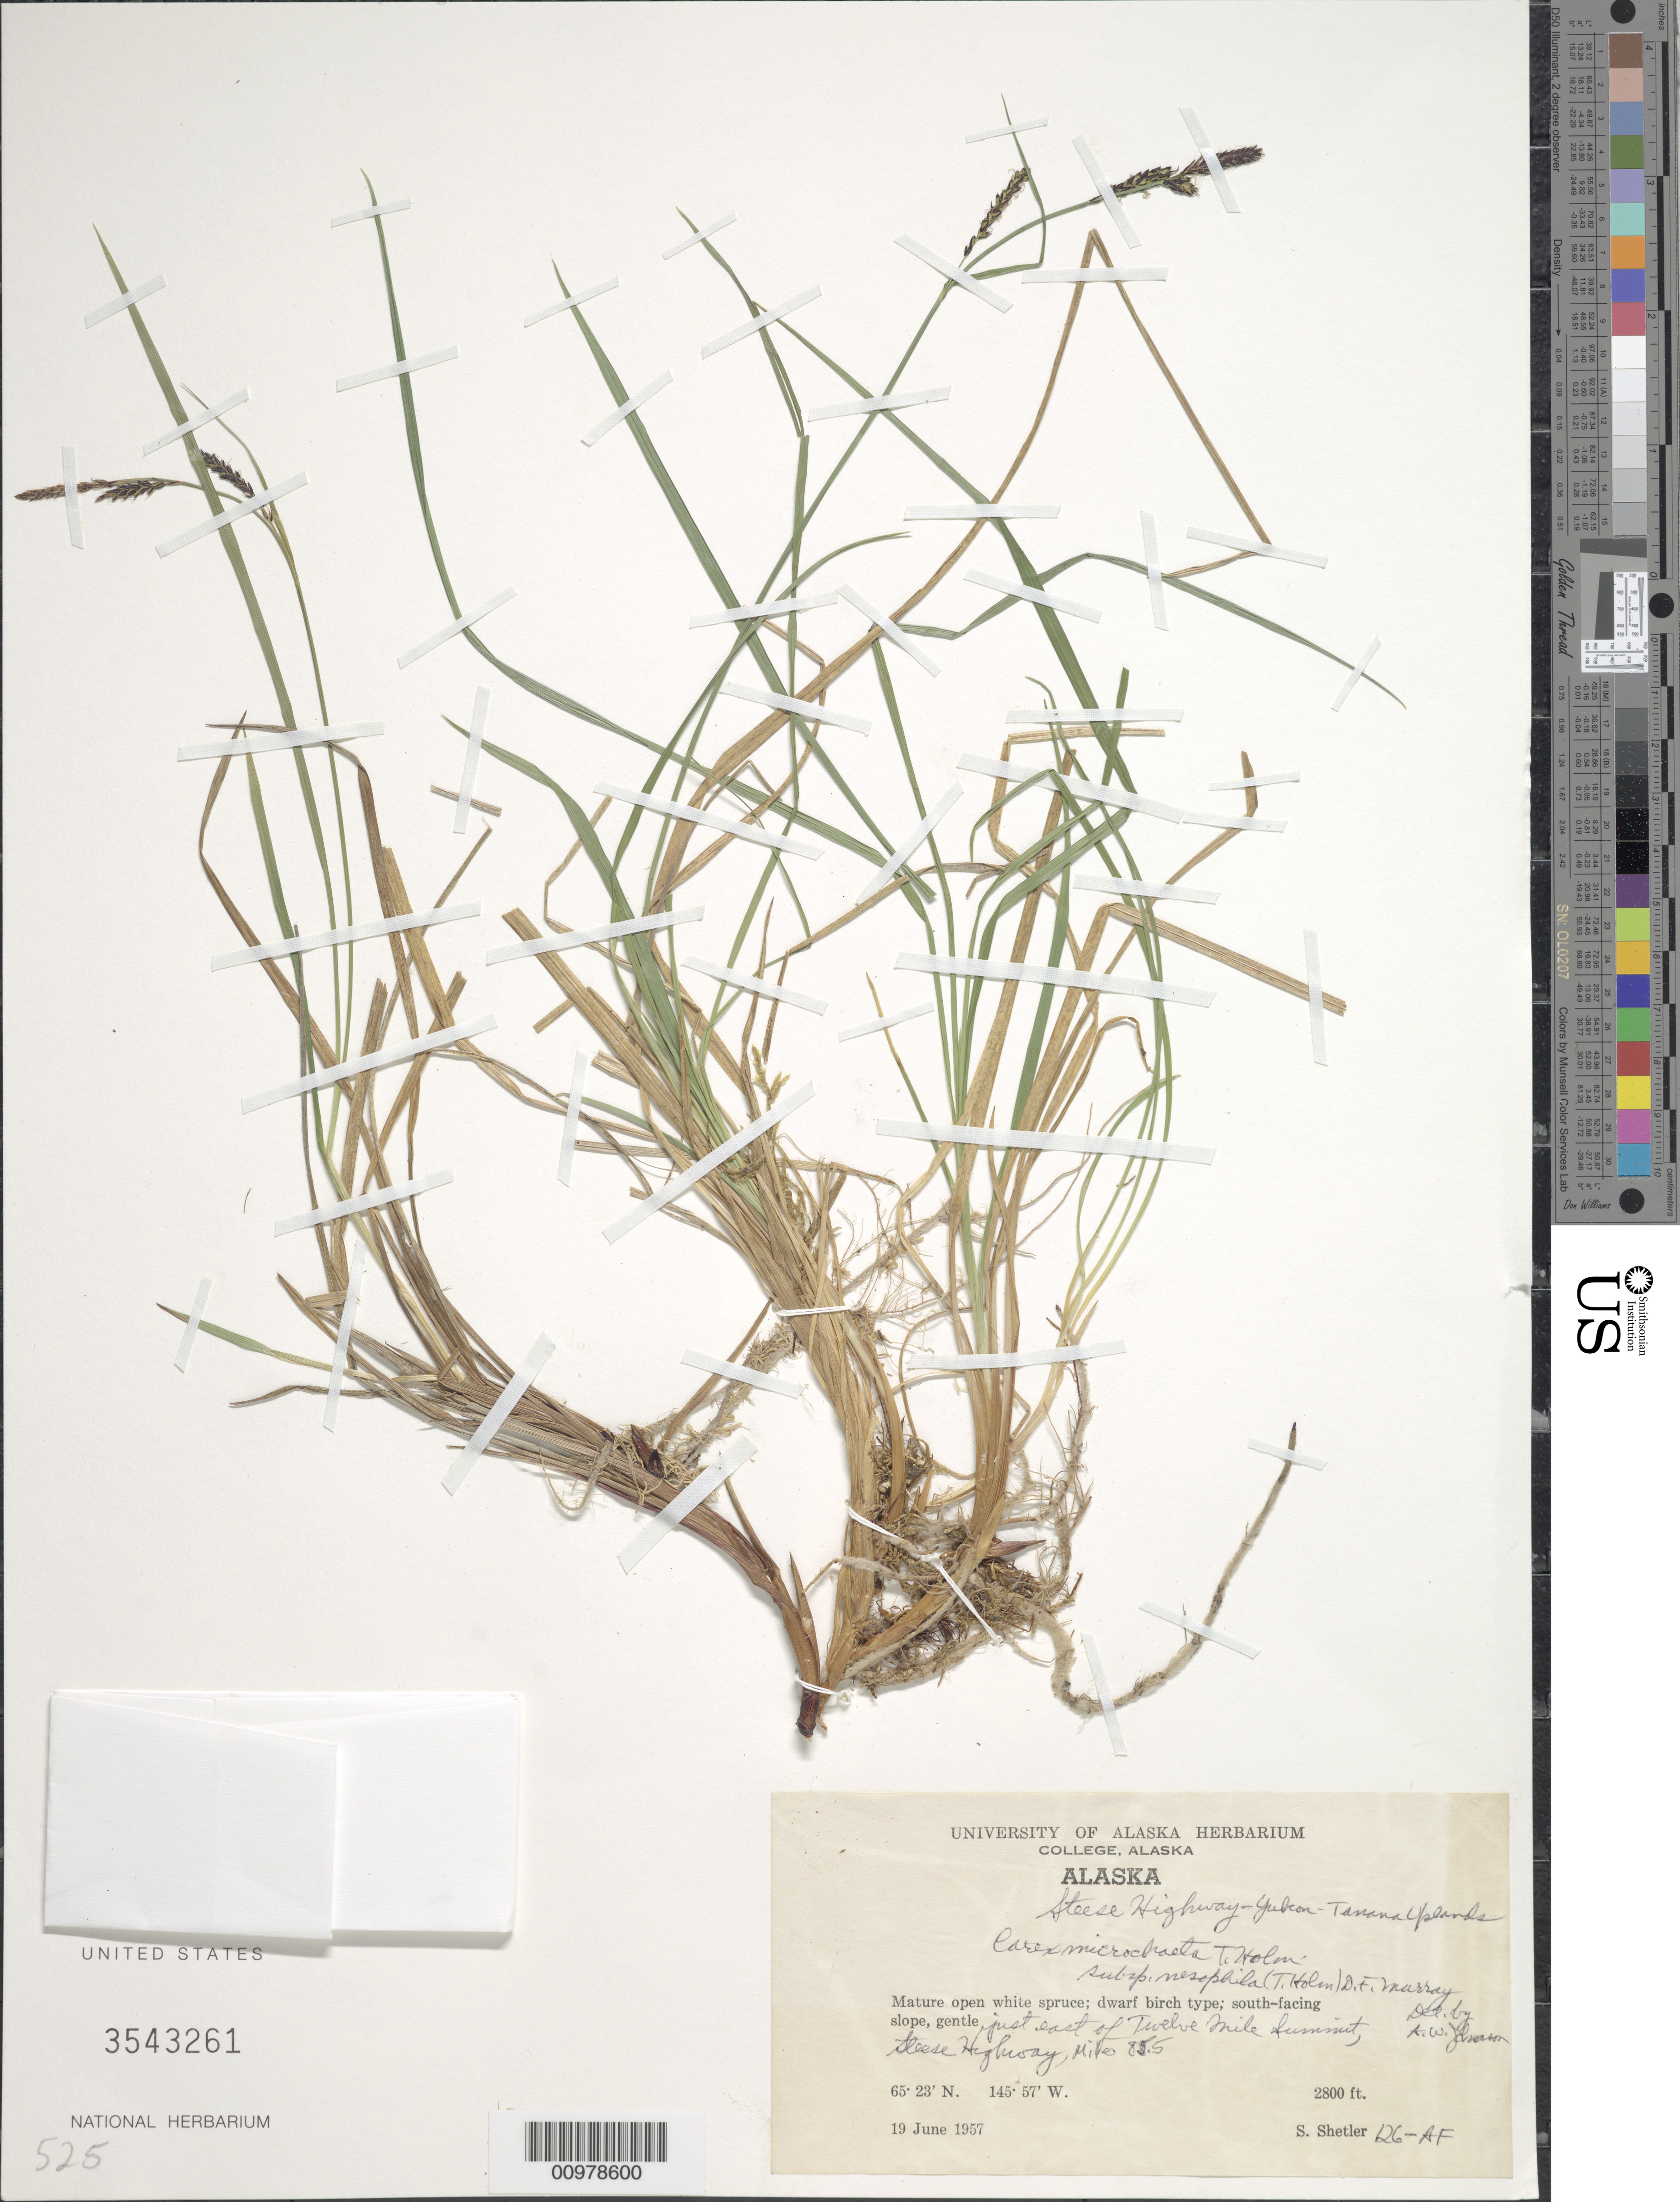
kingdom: Plantae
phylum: Tracheophyta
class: Liliopsida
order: Poales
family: Cyperaceae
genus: Carex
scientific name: Carex microchaeta subsp. nesophila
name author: (Holm) D.F. Murray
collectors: S. Shetler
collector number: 126-AF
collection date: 1957-06-19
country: United States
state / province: Alaska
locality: Steese Highway-Yukon Tanana Uplands, Just east of Twelve Mile Summit, Steese Highway Mile 85.5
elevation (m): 853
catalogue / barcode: US 35423261